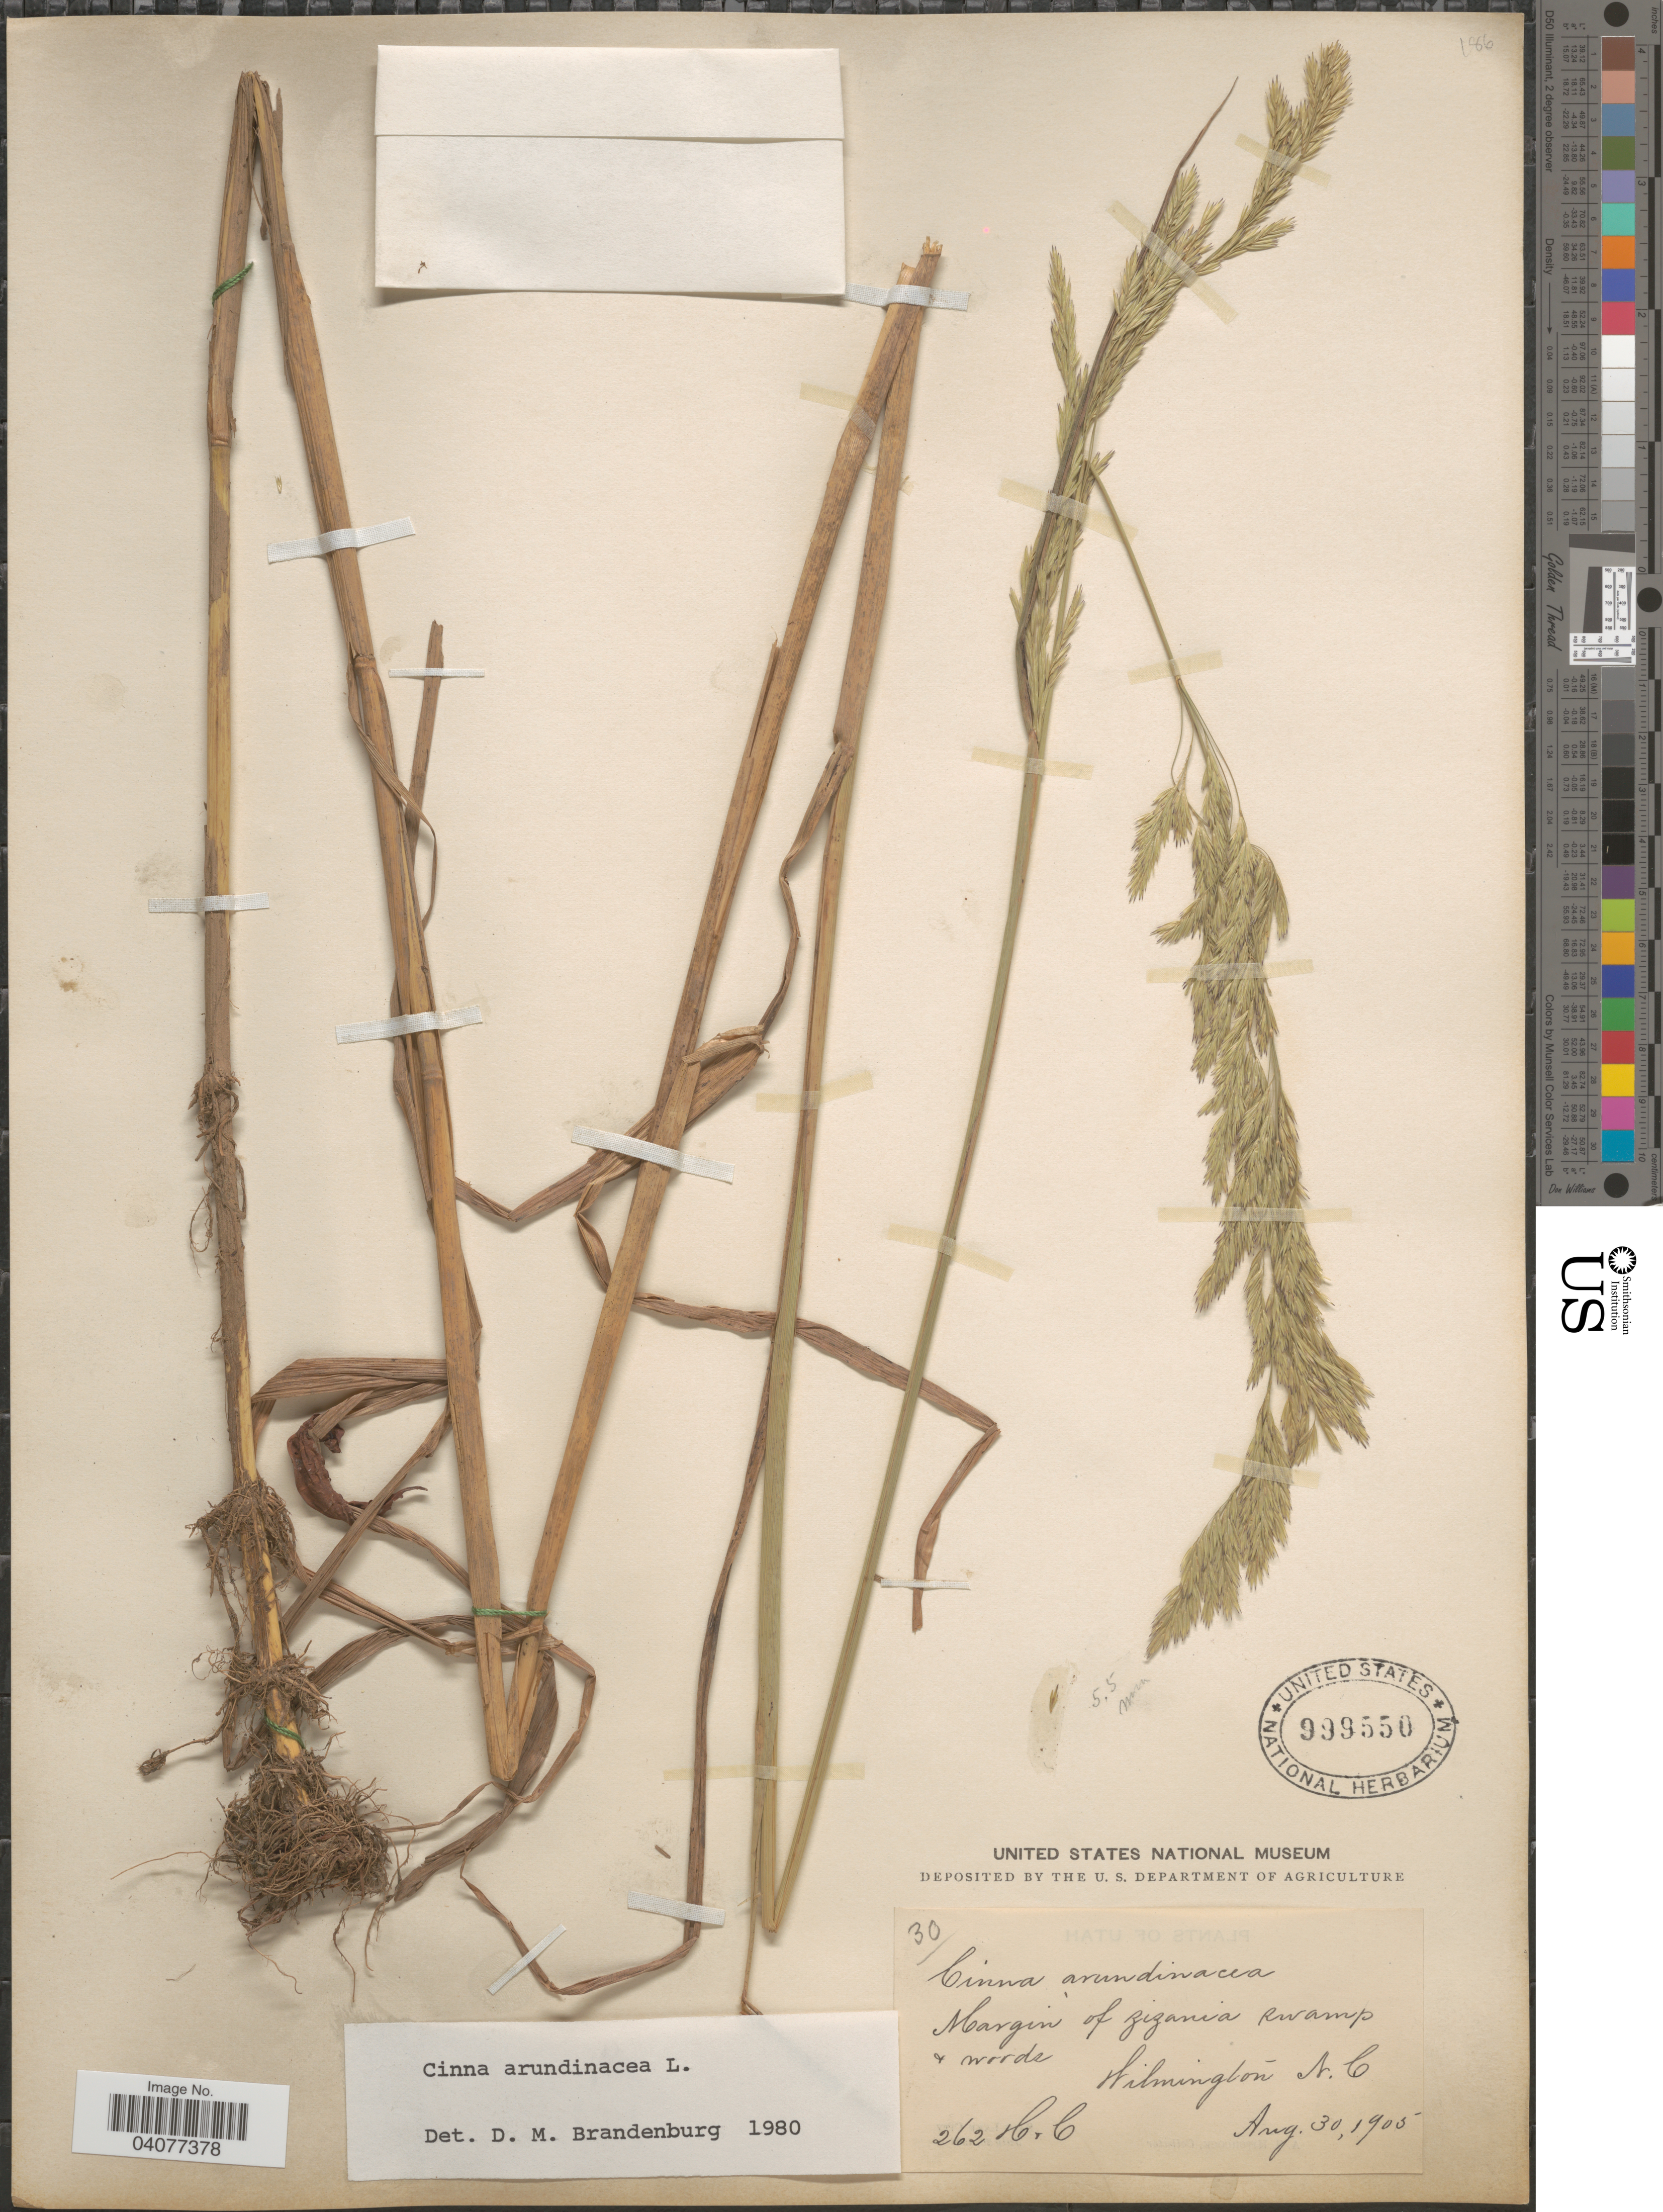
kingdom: Plantae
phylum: Tracheophyta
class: Liliopsida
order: Poales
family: Poaceae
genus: Cinna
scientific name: Cinna arundinacea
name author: L.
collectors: H. C.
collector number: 262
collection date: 1905-08-30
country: United States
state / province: North Carolina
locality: Margin of zizania swamp & woods. Wilmington.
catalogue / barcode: US 999550